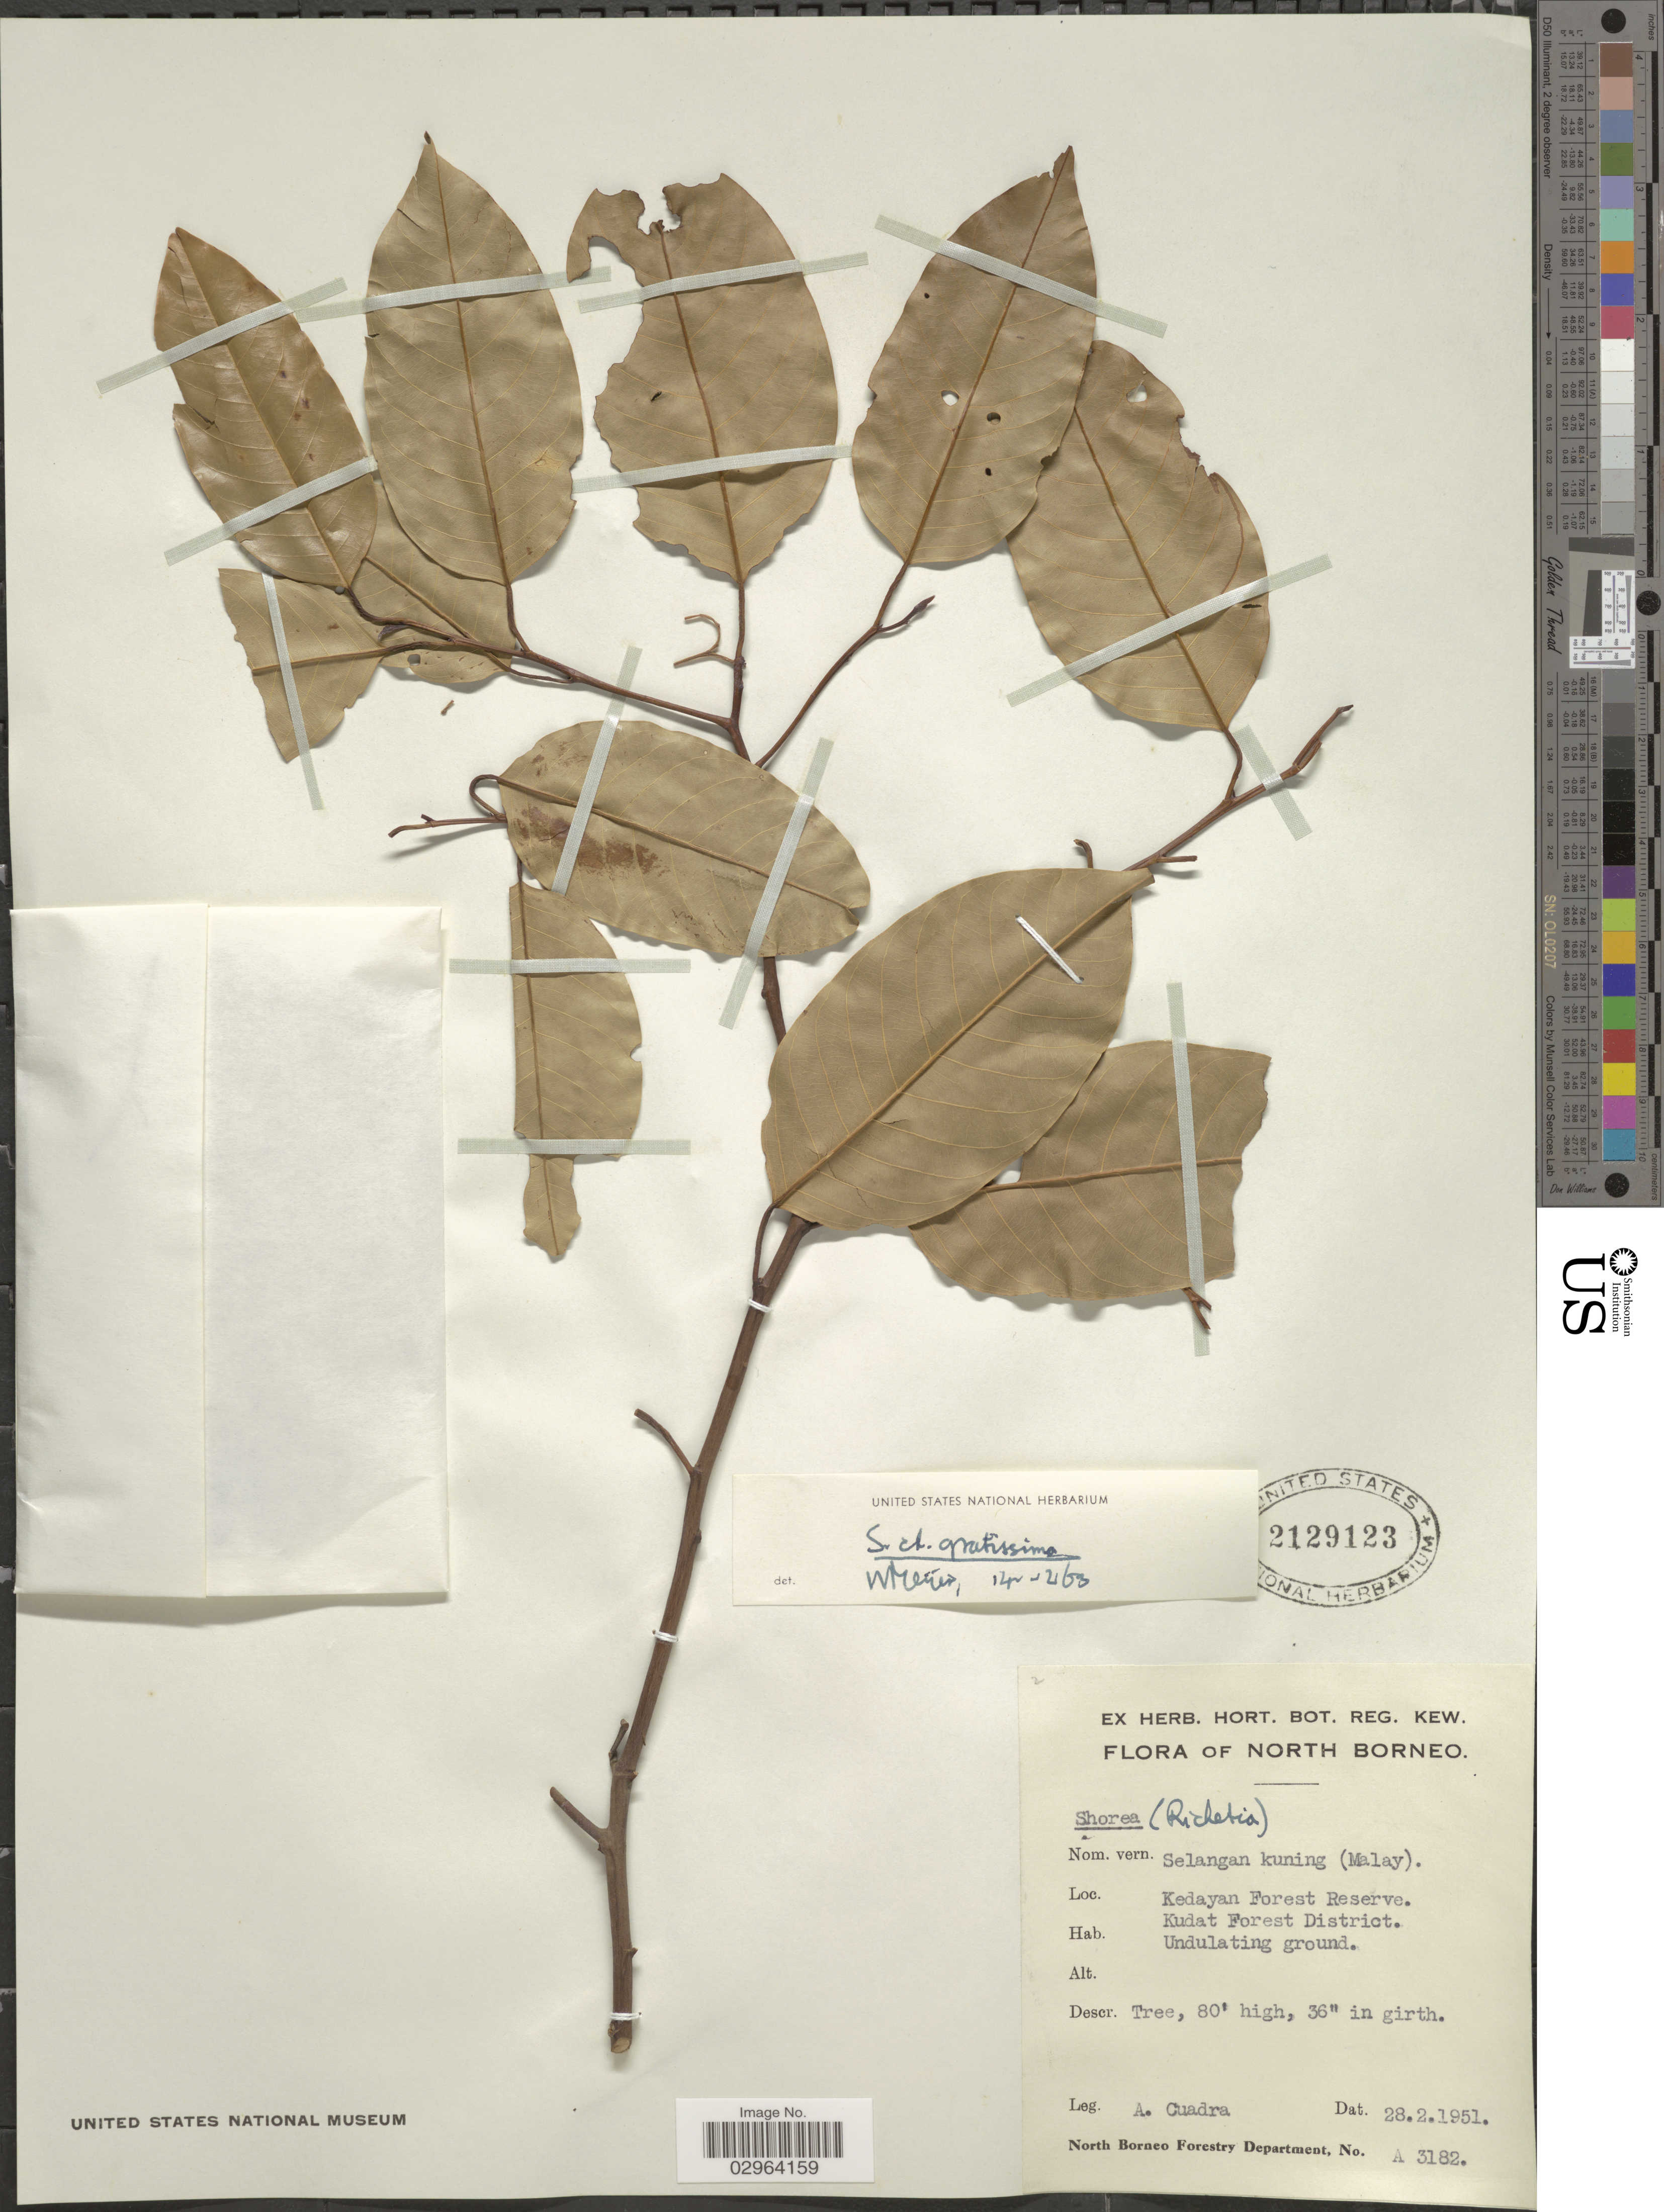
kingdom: Plantae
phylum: Tracheophyta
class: Magnoliopsida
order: Malvales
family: Dipterocarpaceae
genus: Anthoshorea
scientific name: Anthoshorea gratissima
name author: (Wall. ex Kurz) P.S. Ashton & J. Heck.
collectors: A. Cuadra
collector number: A 3182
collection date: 1951-02-28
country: Malaysia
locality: North Borneo. Kedayan Forest Reserve. Kudat Forest District. Undulating ground.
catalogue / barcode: US 2129123